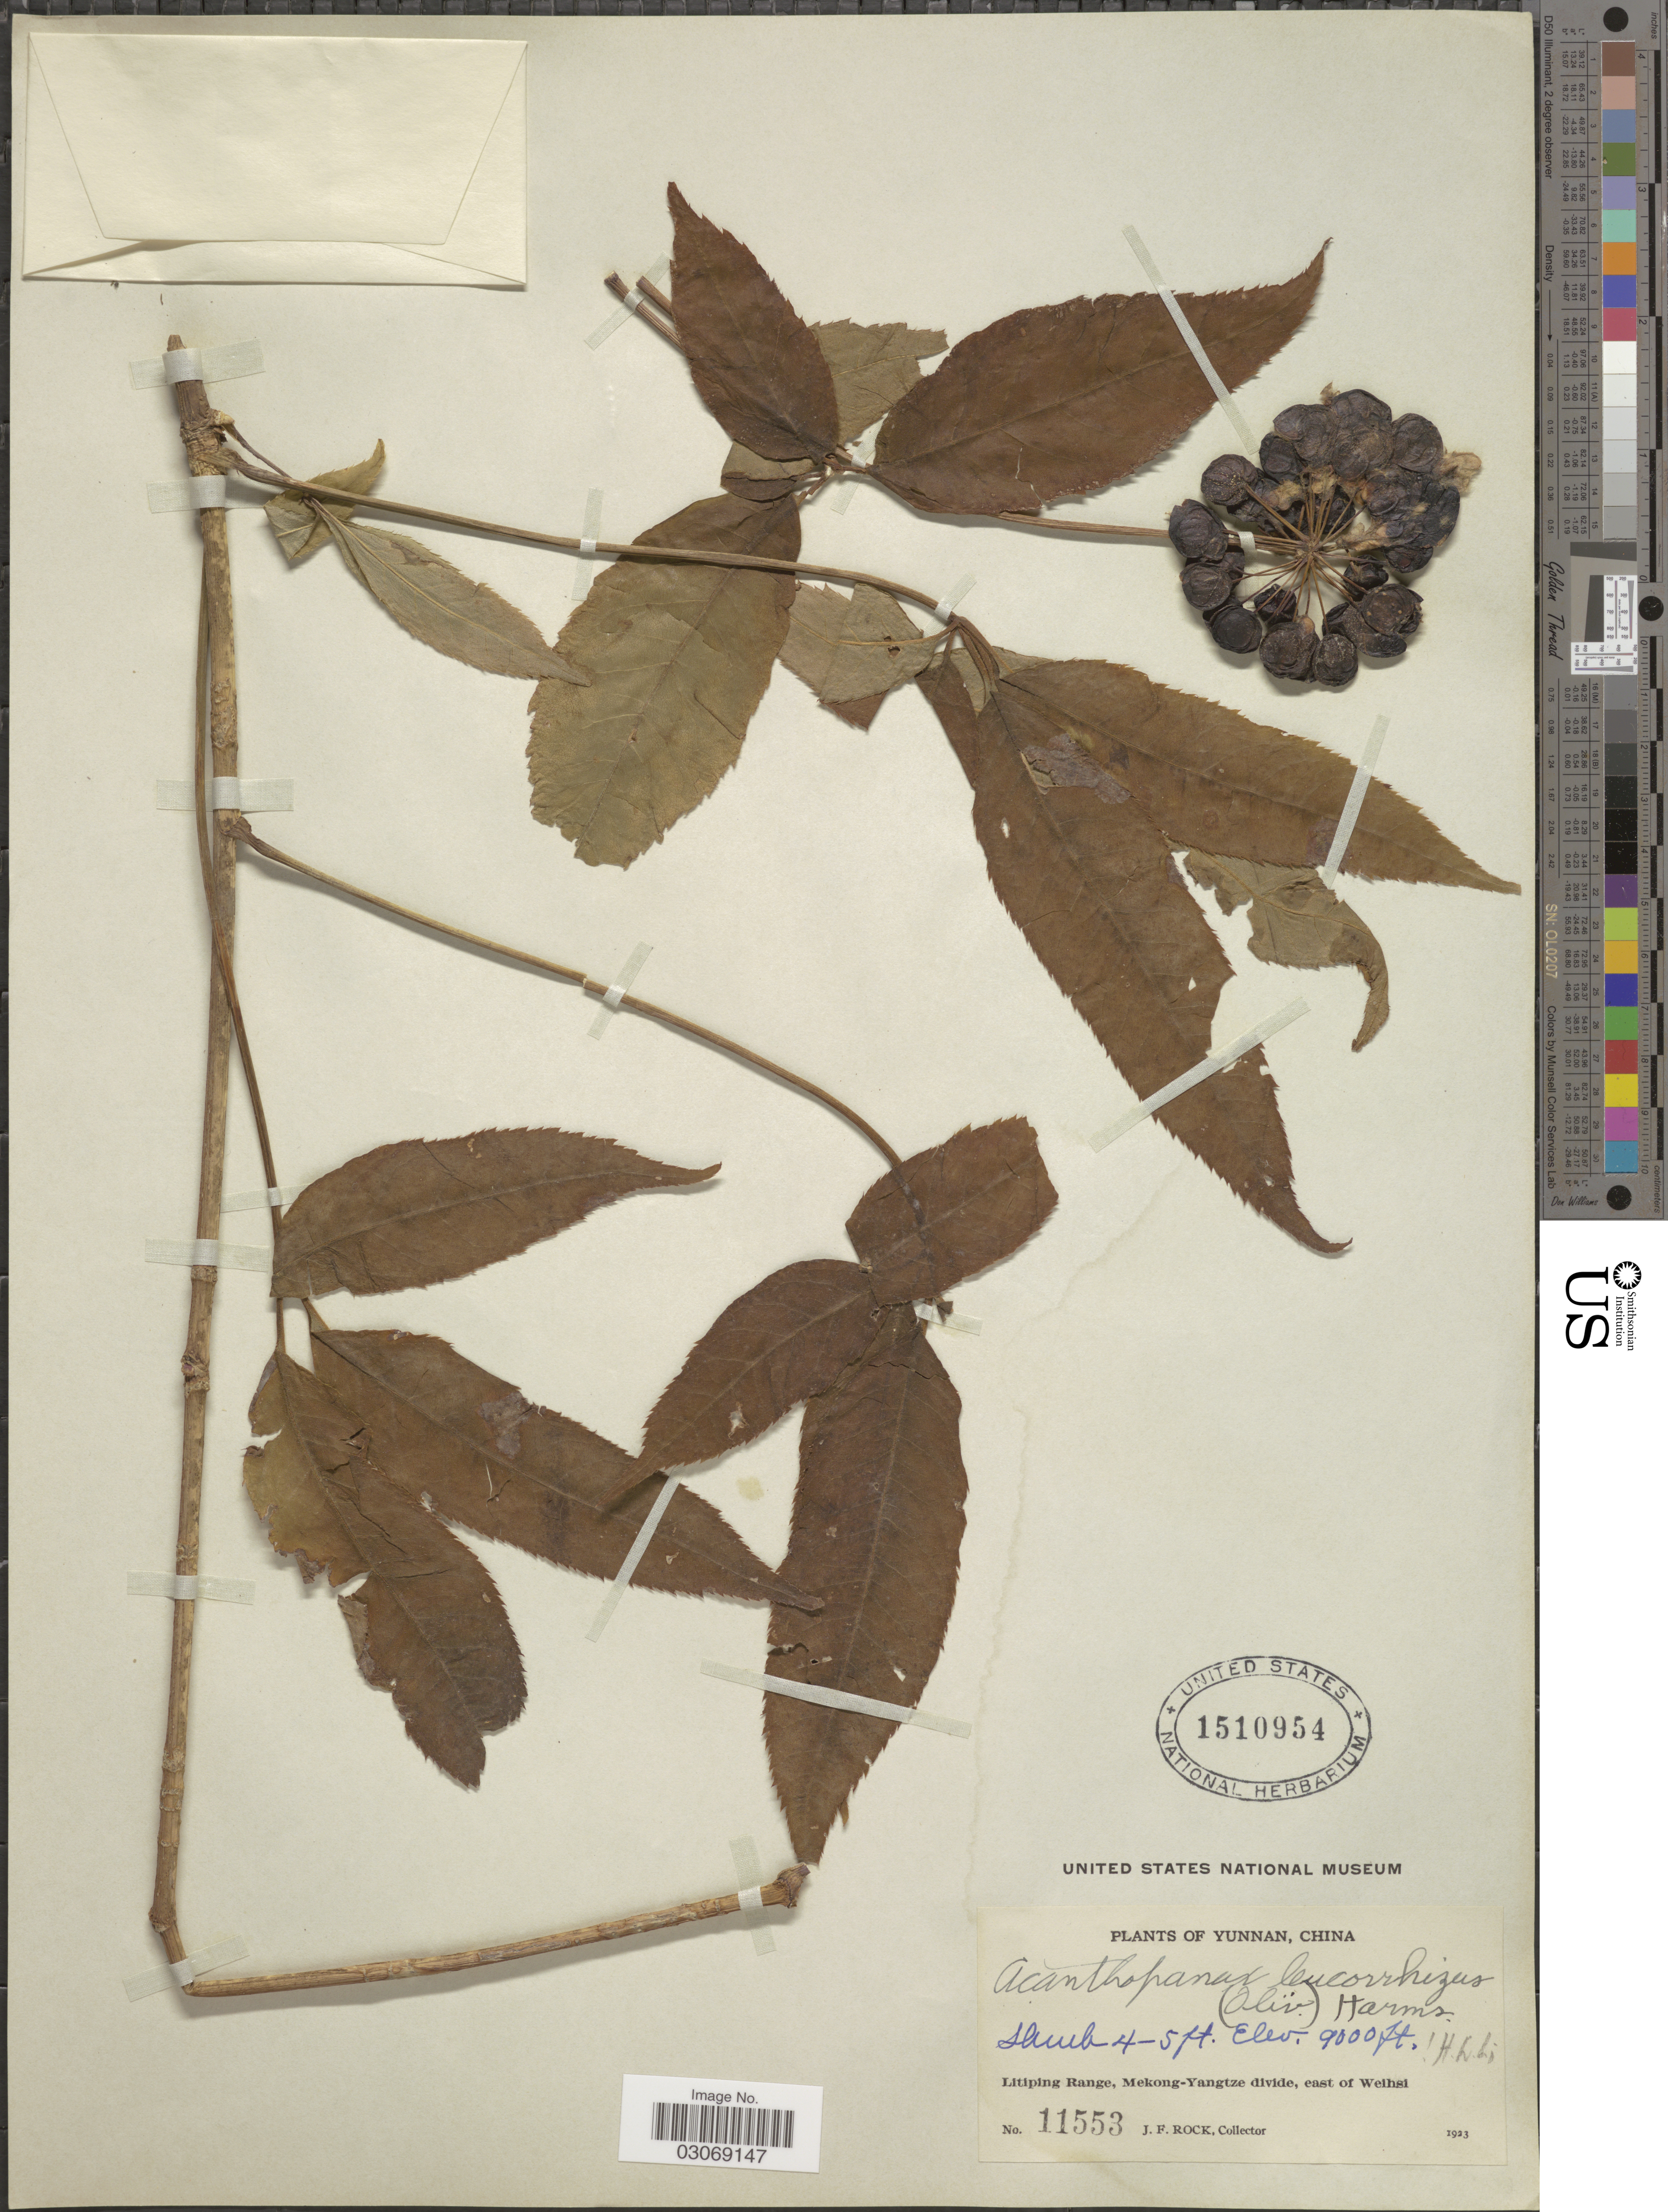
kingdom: Plantae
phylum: Tracheophyta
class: Magnoliopsida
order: Apiales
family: Araliaceae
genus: Acanthopanax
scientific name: Acanthopanax leucorrhizus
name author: (Oliv.) Harms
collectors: J. Rock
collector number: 11553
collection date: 1923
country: China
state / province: Yunnan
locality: Litiping Range, Mekong-Yangtze divide, eas of Weihsi.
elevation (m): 2743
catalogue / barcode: US 1510954